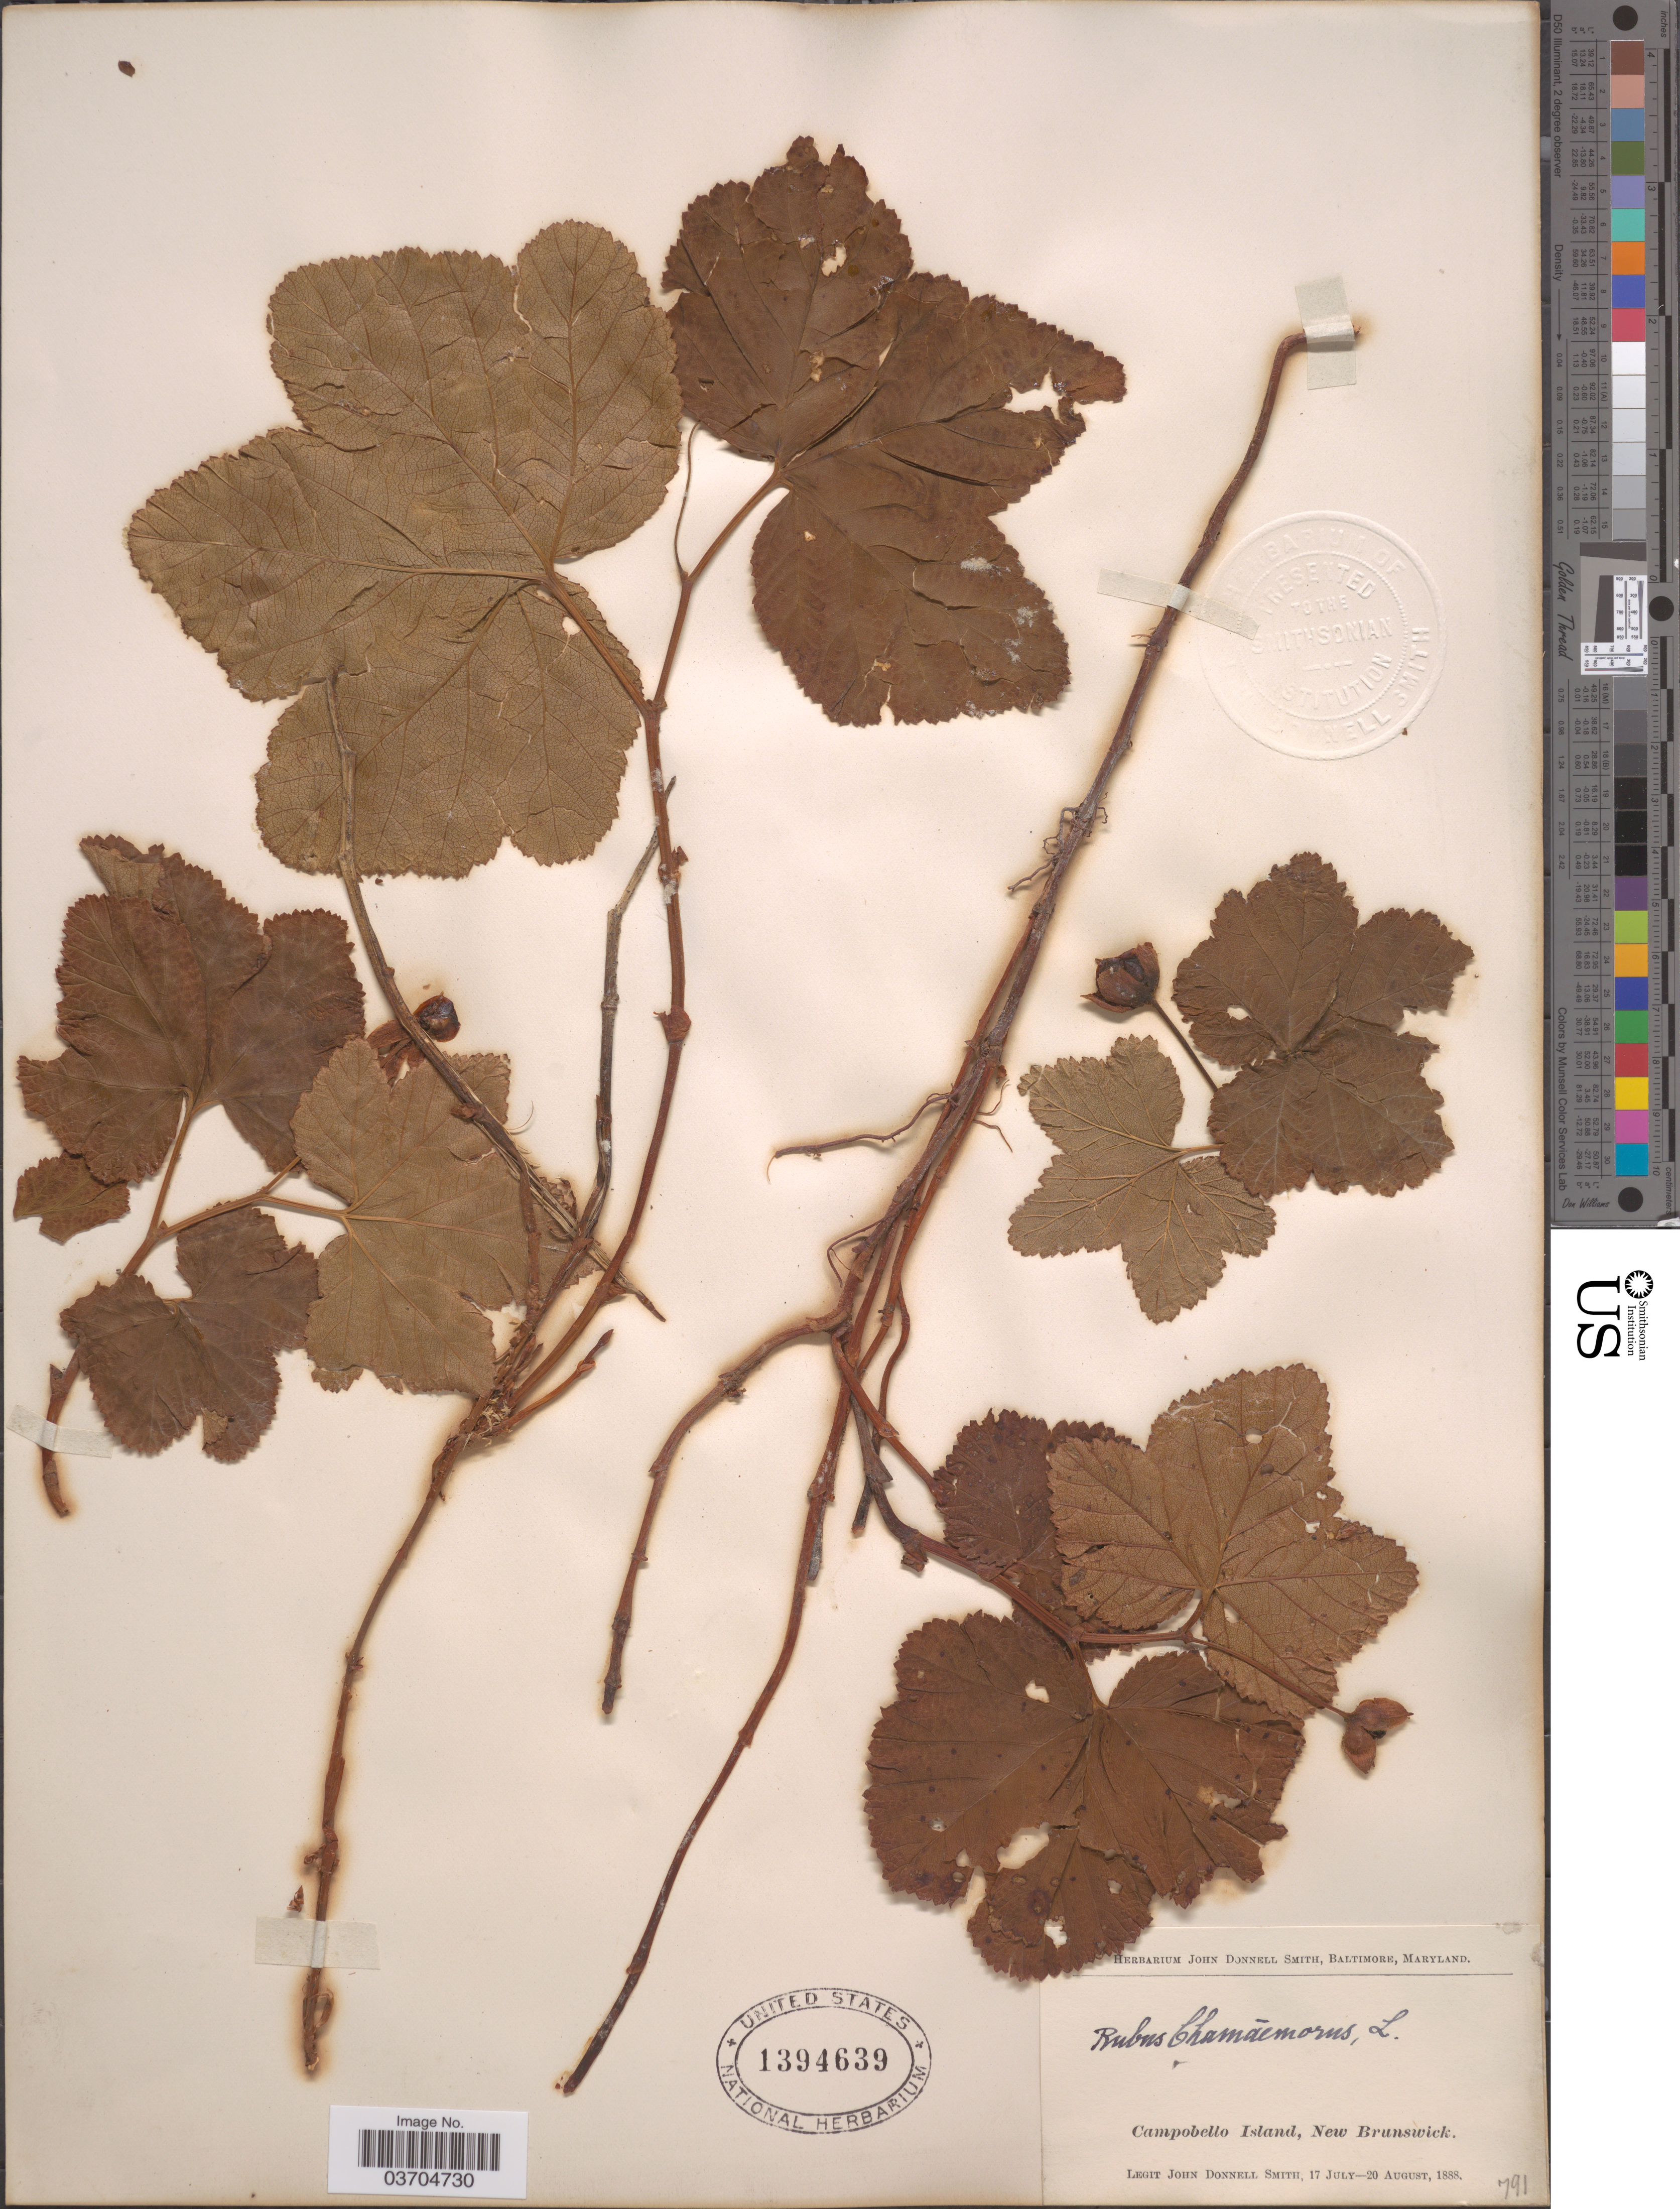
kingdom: Plantae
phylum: Tracheophyta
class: Magnoliopsida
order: Rosales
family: Rosaceae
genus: Rubus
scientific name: Rubus chamaemorus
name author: L.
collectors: J. Donnell Smith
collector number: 791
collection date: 1888-07-17/1888-08-20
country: Canada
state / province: New Brunswick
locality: Campobello Island.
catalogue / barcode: US 1394639